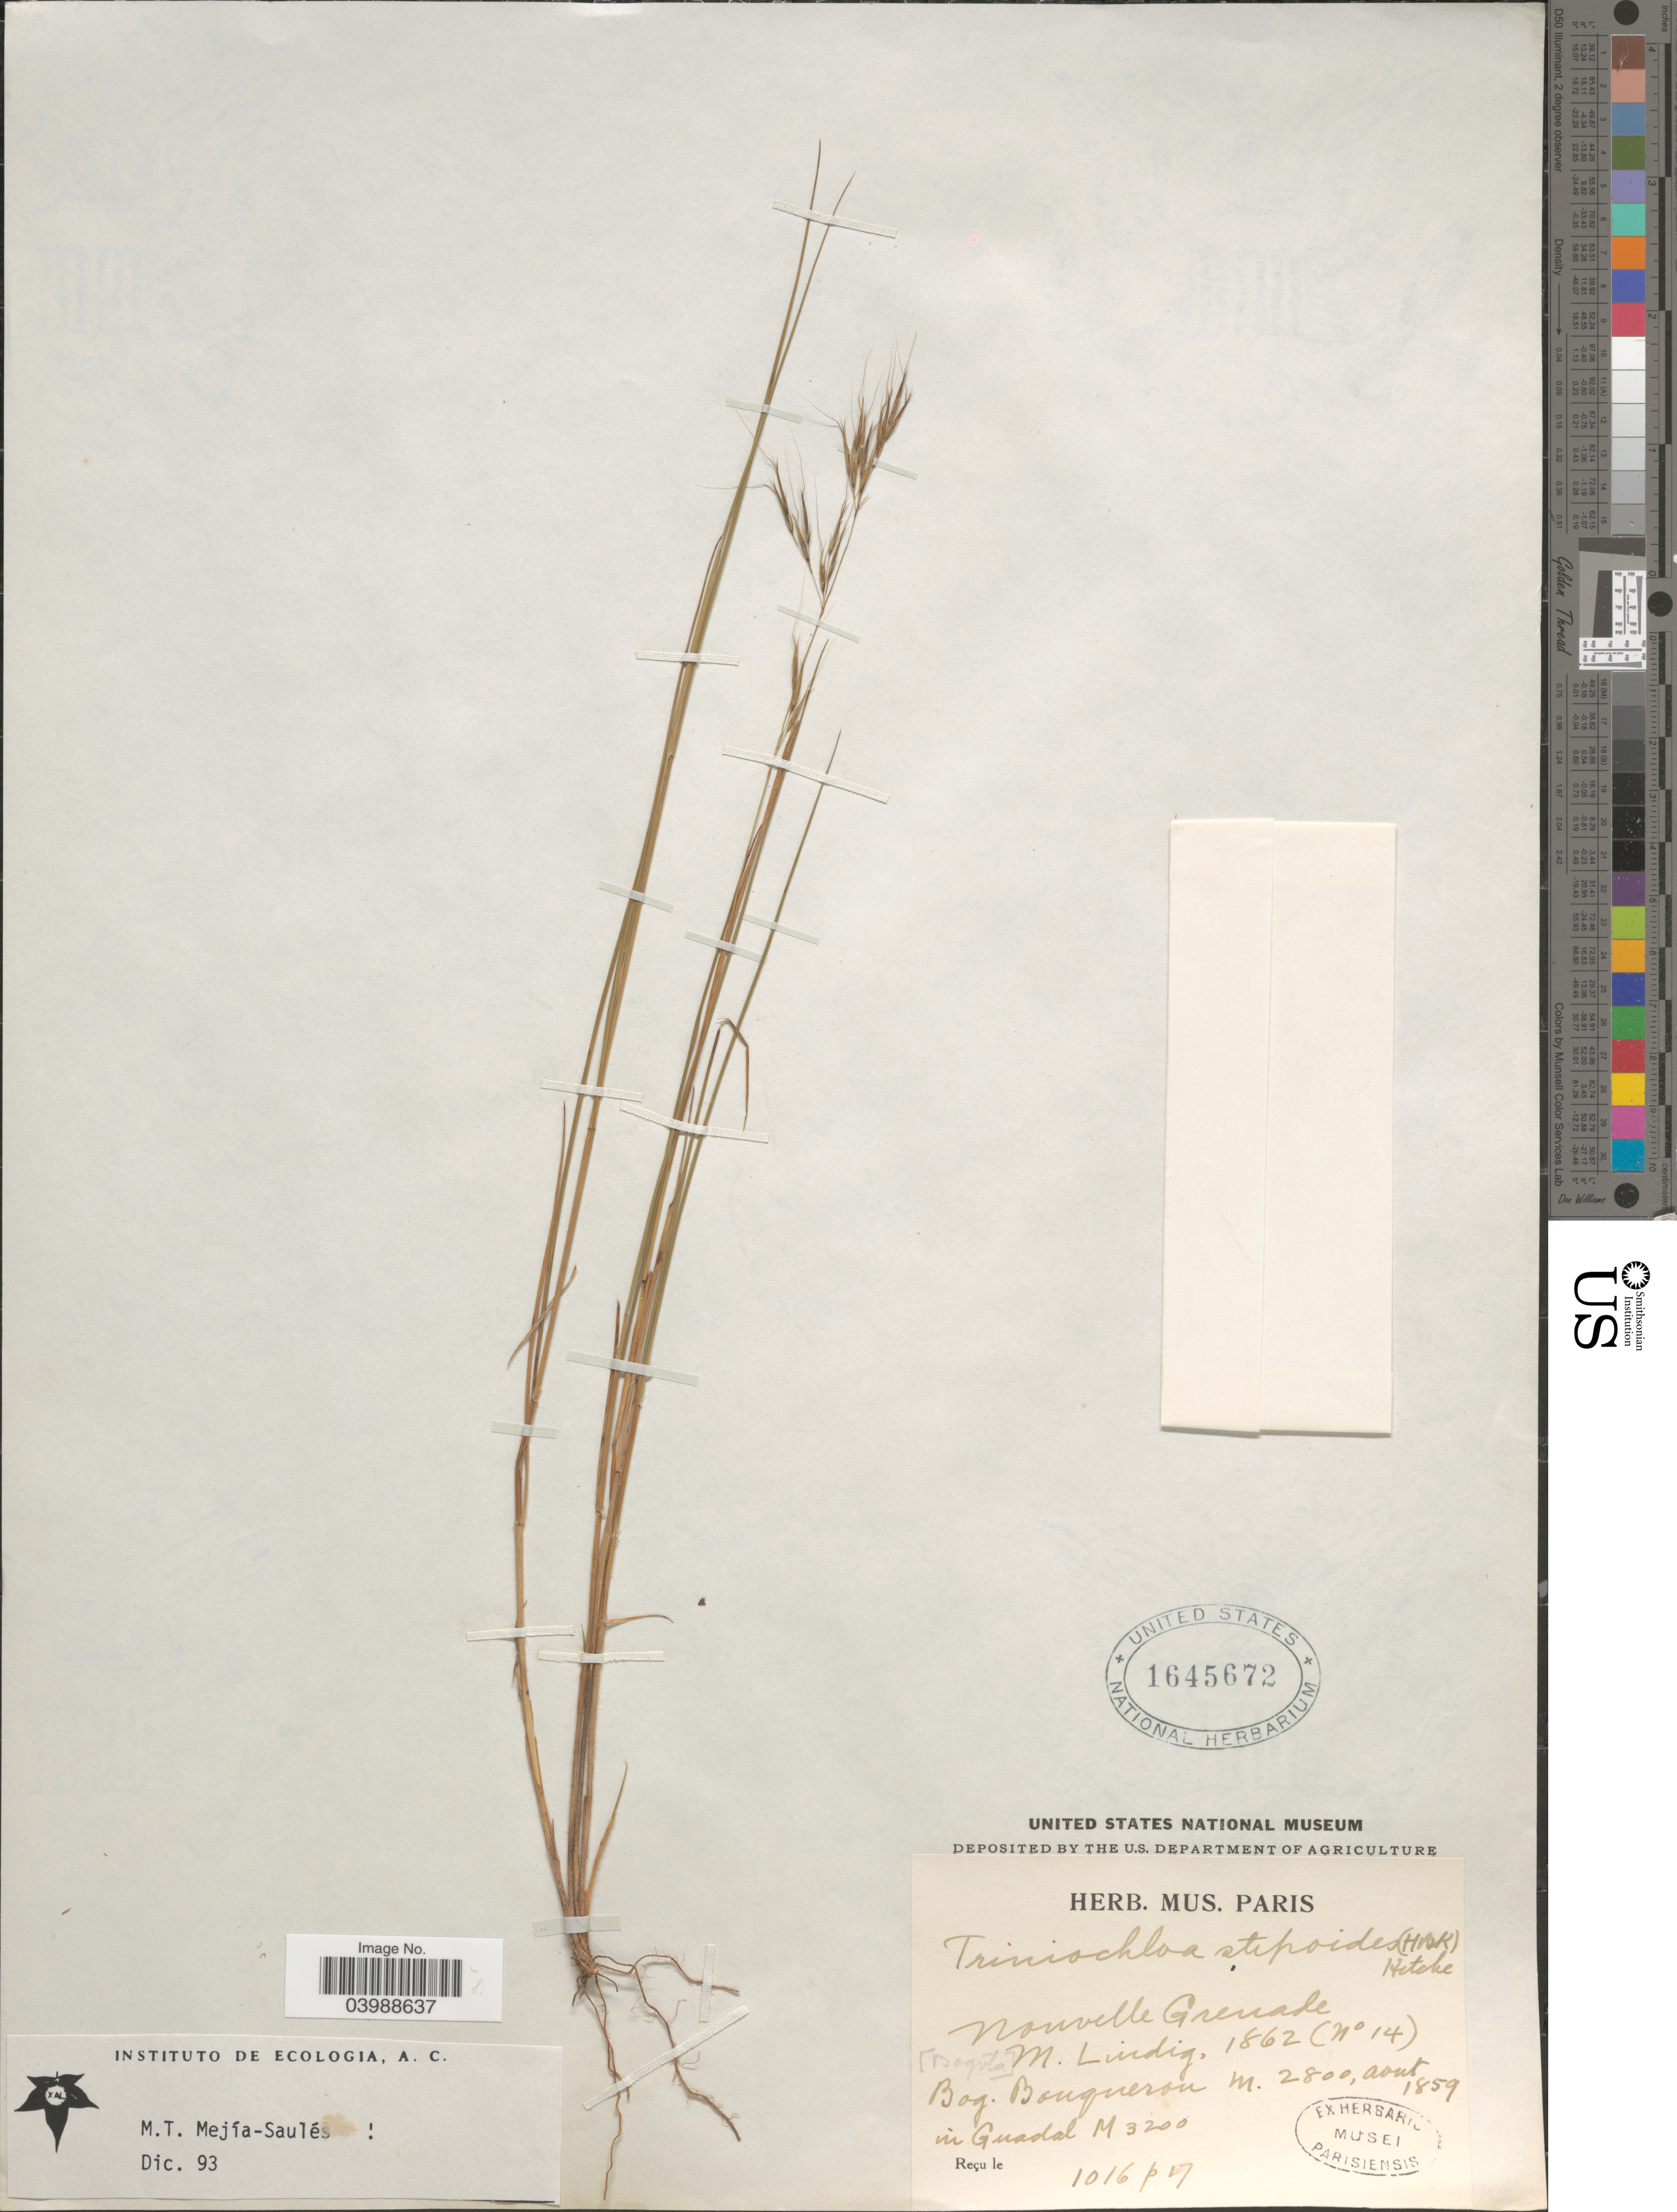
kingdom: Plantae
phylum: Tracheophyta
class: Liliopsida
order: Poales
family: Poaceae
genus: Triniochloa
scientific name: Triniochloa stipoides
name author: (Kunth) Hitchc.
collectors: M. Lindig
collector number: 14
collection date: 1859-08/1862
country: Colombia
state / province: Bogota D.C.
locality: Nouvelle Grenade [Bogota]. Bog. Bouqueron in Guadal.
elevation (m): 2800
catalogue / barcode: US 1645672